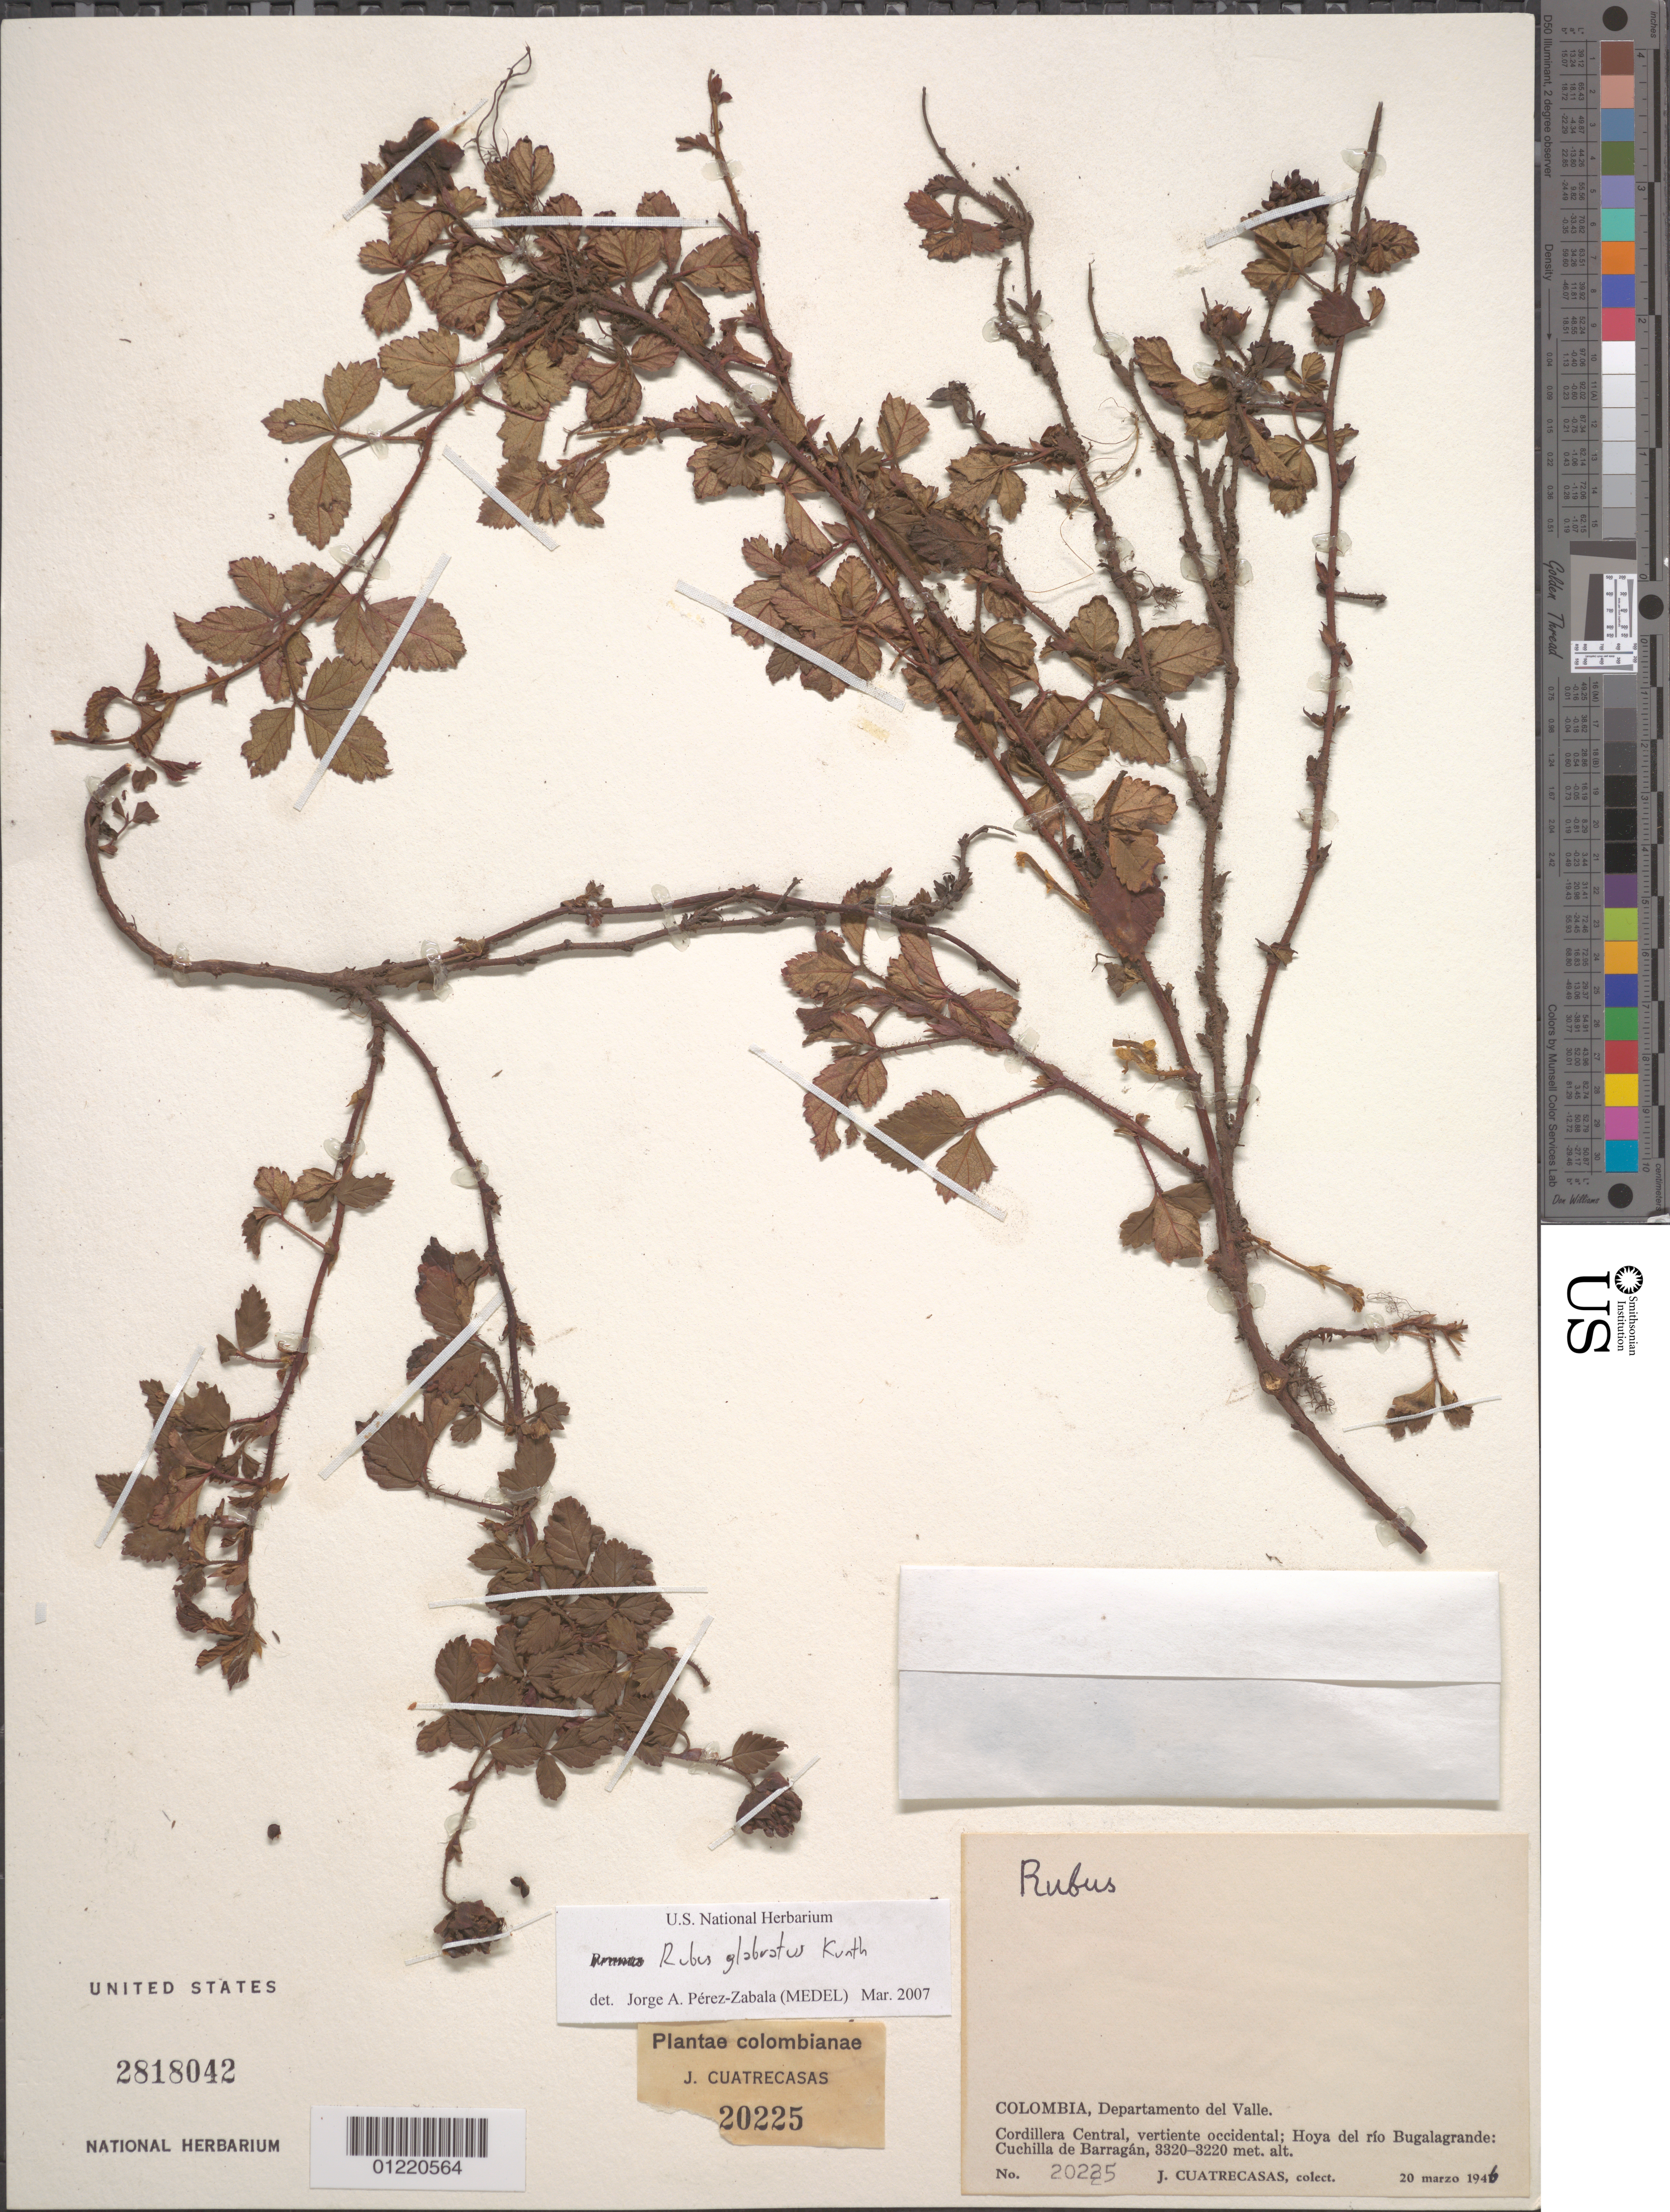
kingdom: Plantae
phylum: Tracheophyta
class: Magnoliopsida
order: Rosales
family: Rosaceae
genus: Rubus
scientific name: Rubus glabratus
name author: Kunth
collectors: J. Cuatrecasas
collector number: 20225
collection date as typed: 20 Mar 1946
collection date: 1946-03-20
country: Colombia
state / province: Valle del Cauca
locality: Cordillera Central, vertiente occidental; Hoya del río Bugalagrande: Cuchilla de Barragán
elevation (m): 3220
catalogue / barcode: US 2818042